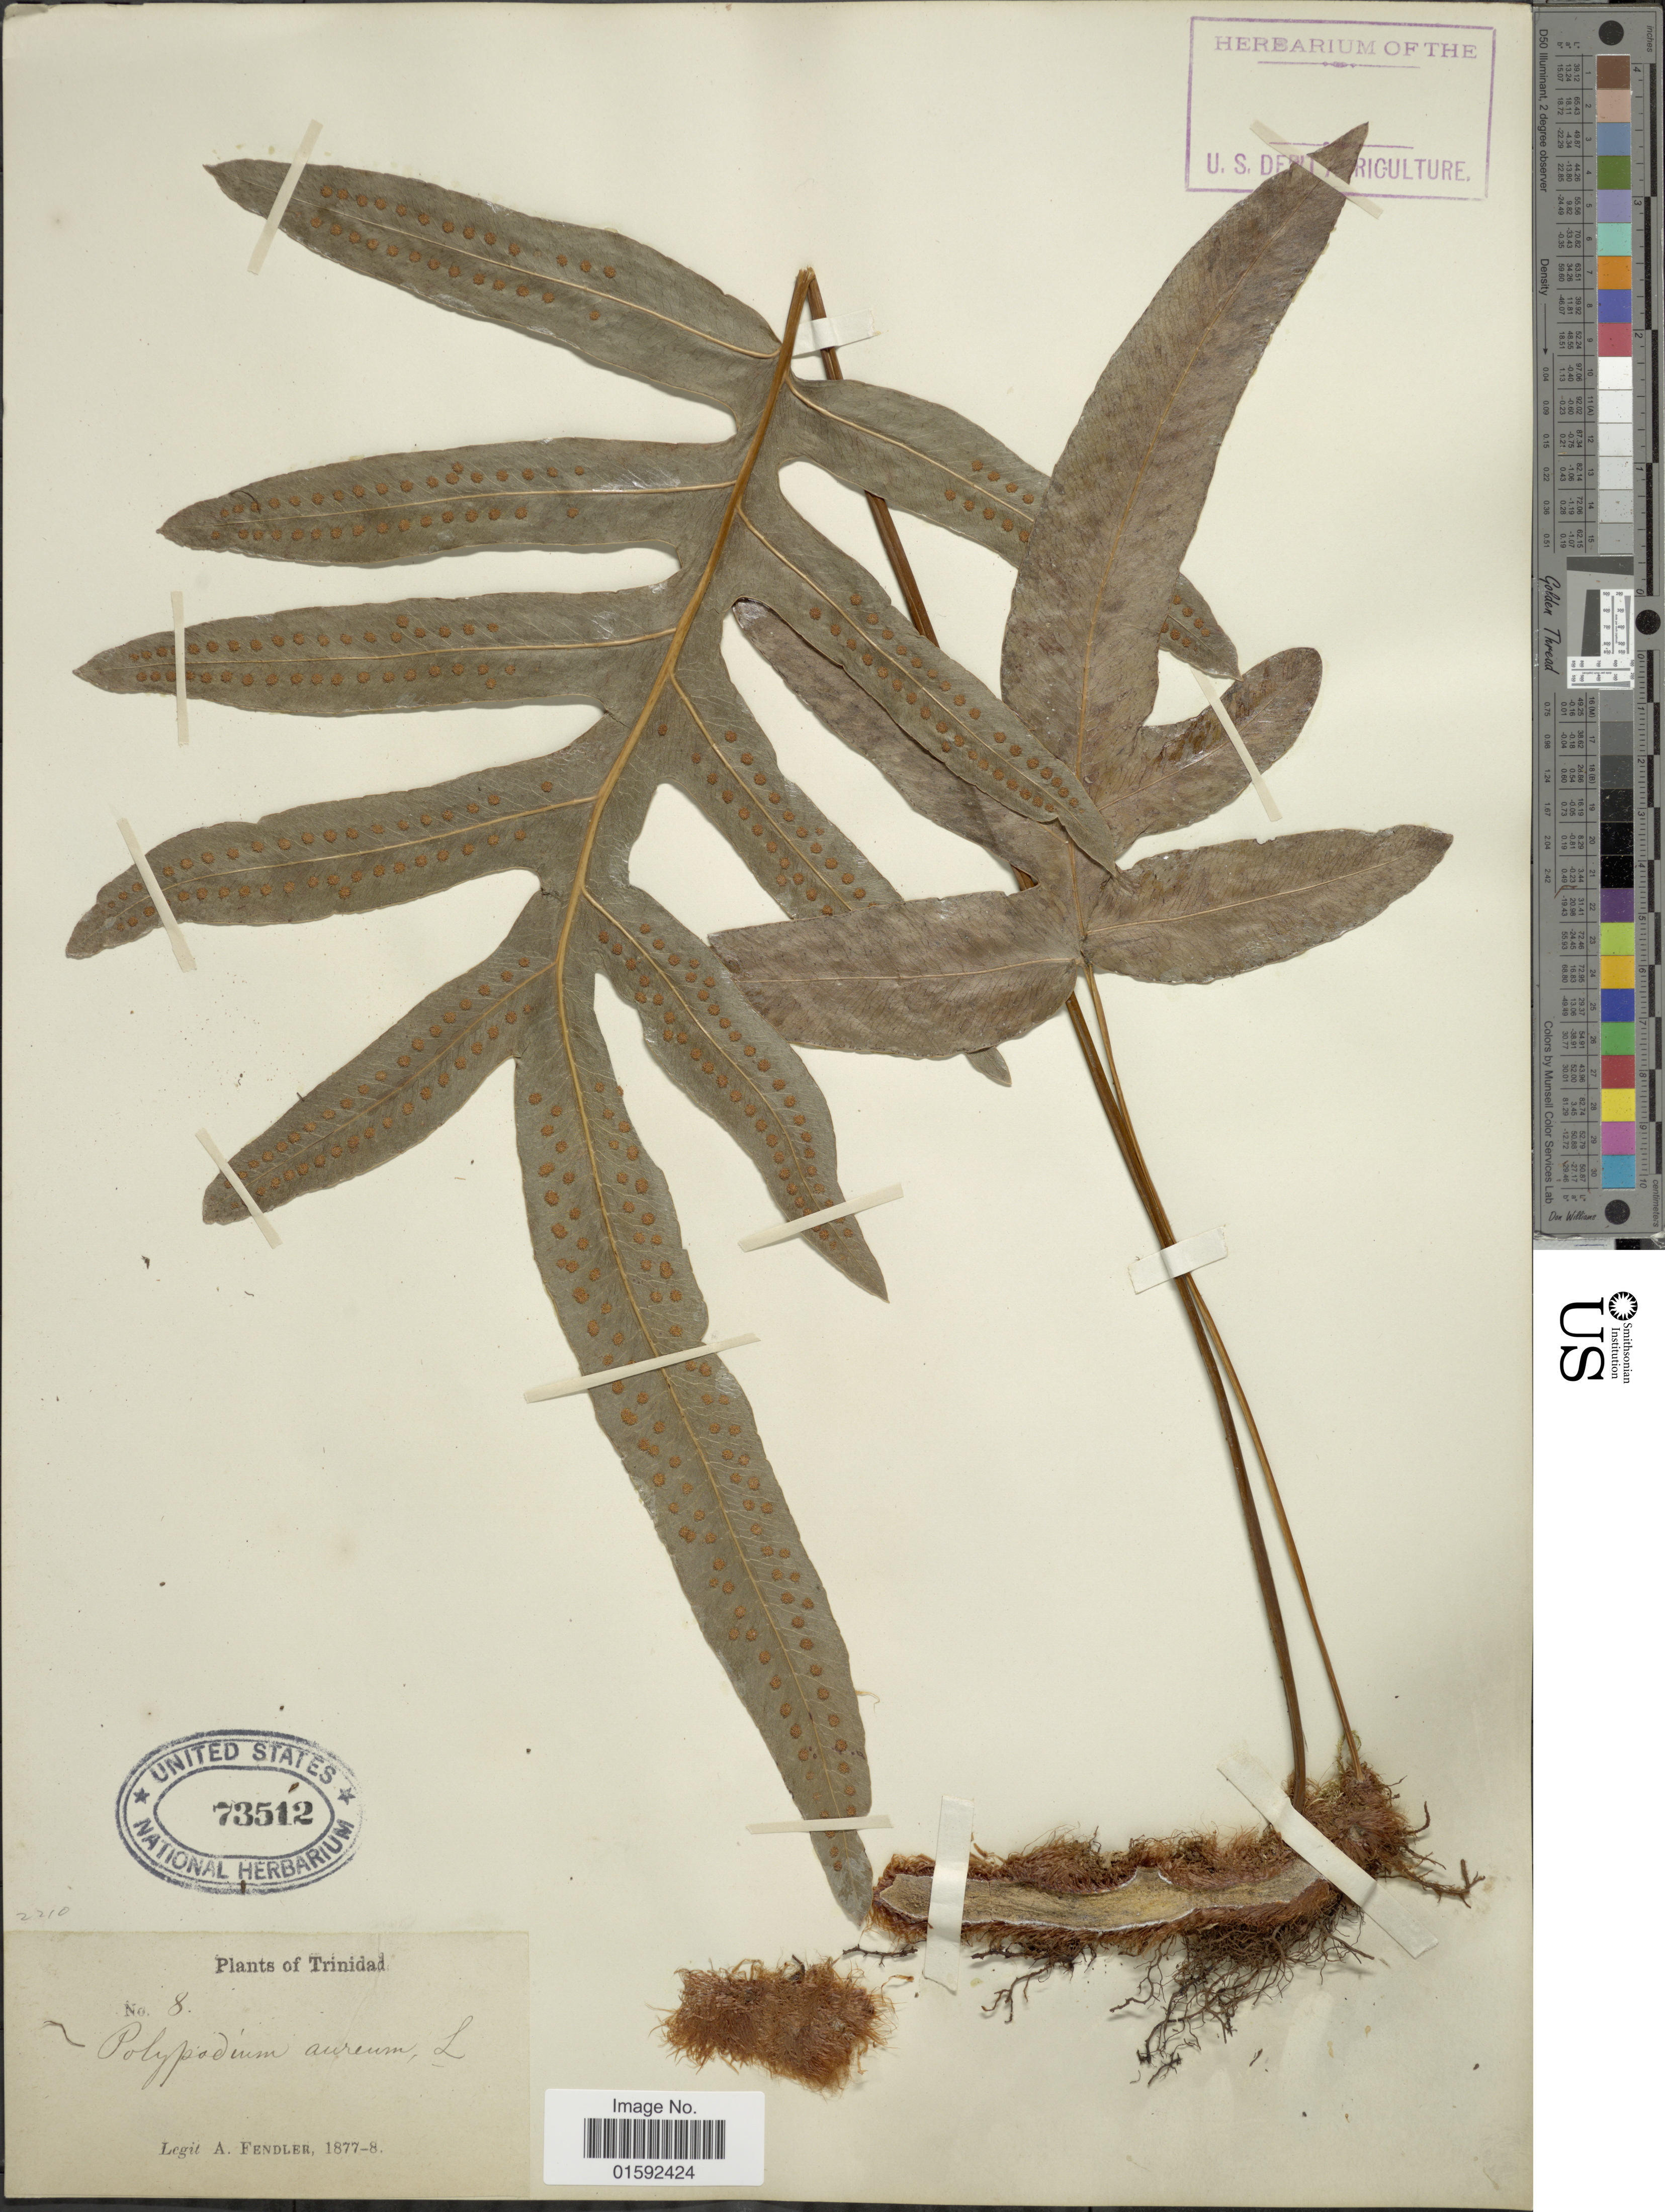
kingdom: Plantae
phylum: Tracheophyta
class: Polypodiopsida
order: Polypodiales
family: Polypodiaceae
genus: Phlebodium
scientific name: Phlebodium aureum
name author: (L.) J. Sm.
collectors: A. Fendler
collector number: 8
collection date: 1877/1878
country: Trinidad and Tobago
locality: Trinidad.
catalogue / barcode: US 73512